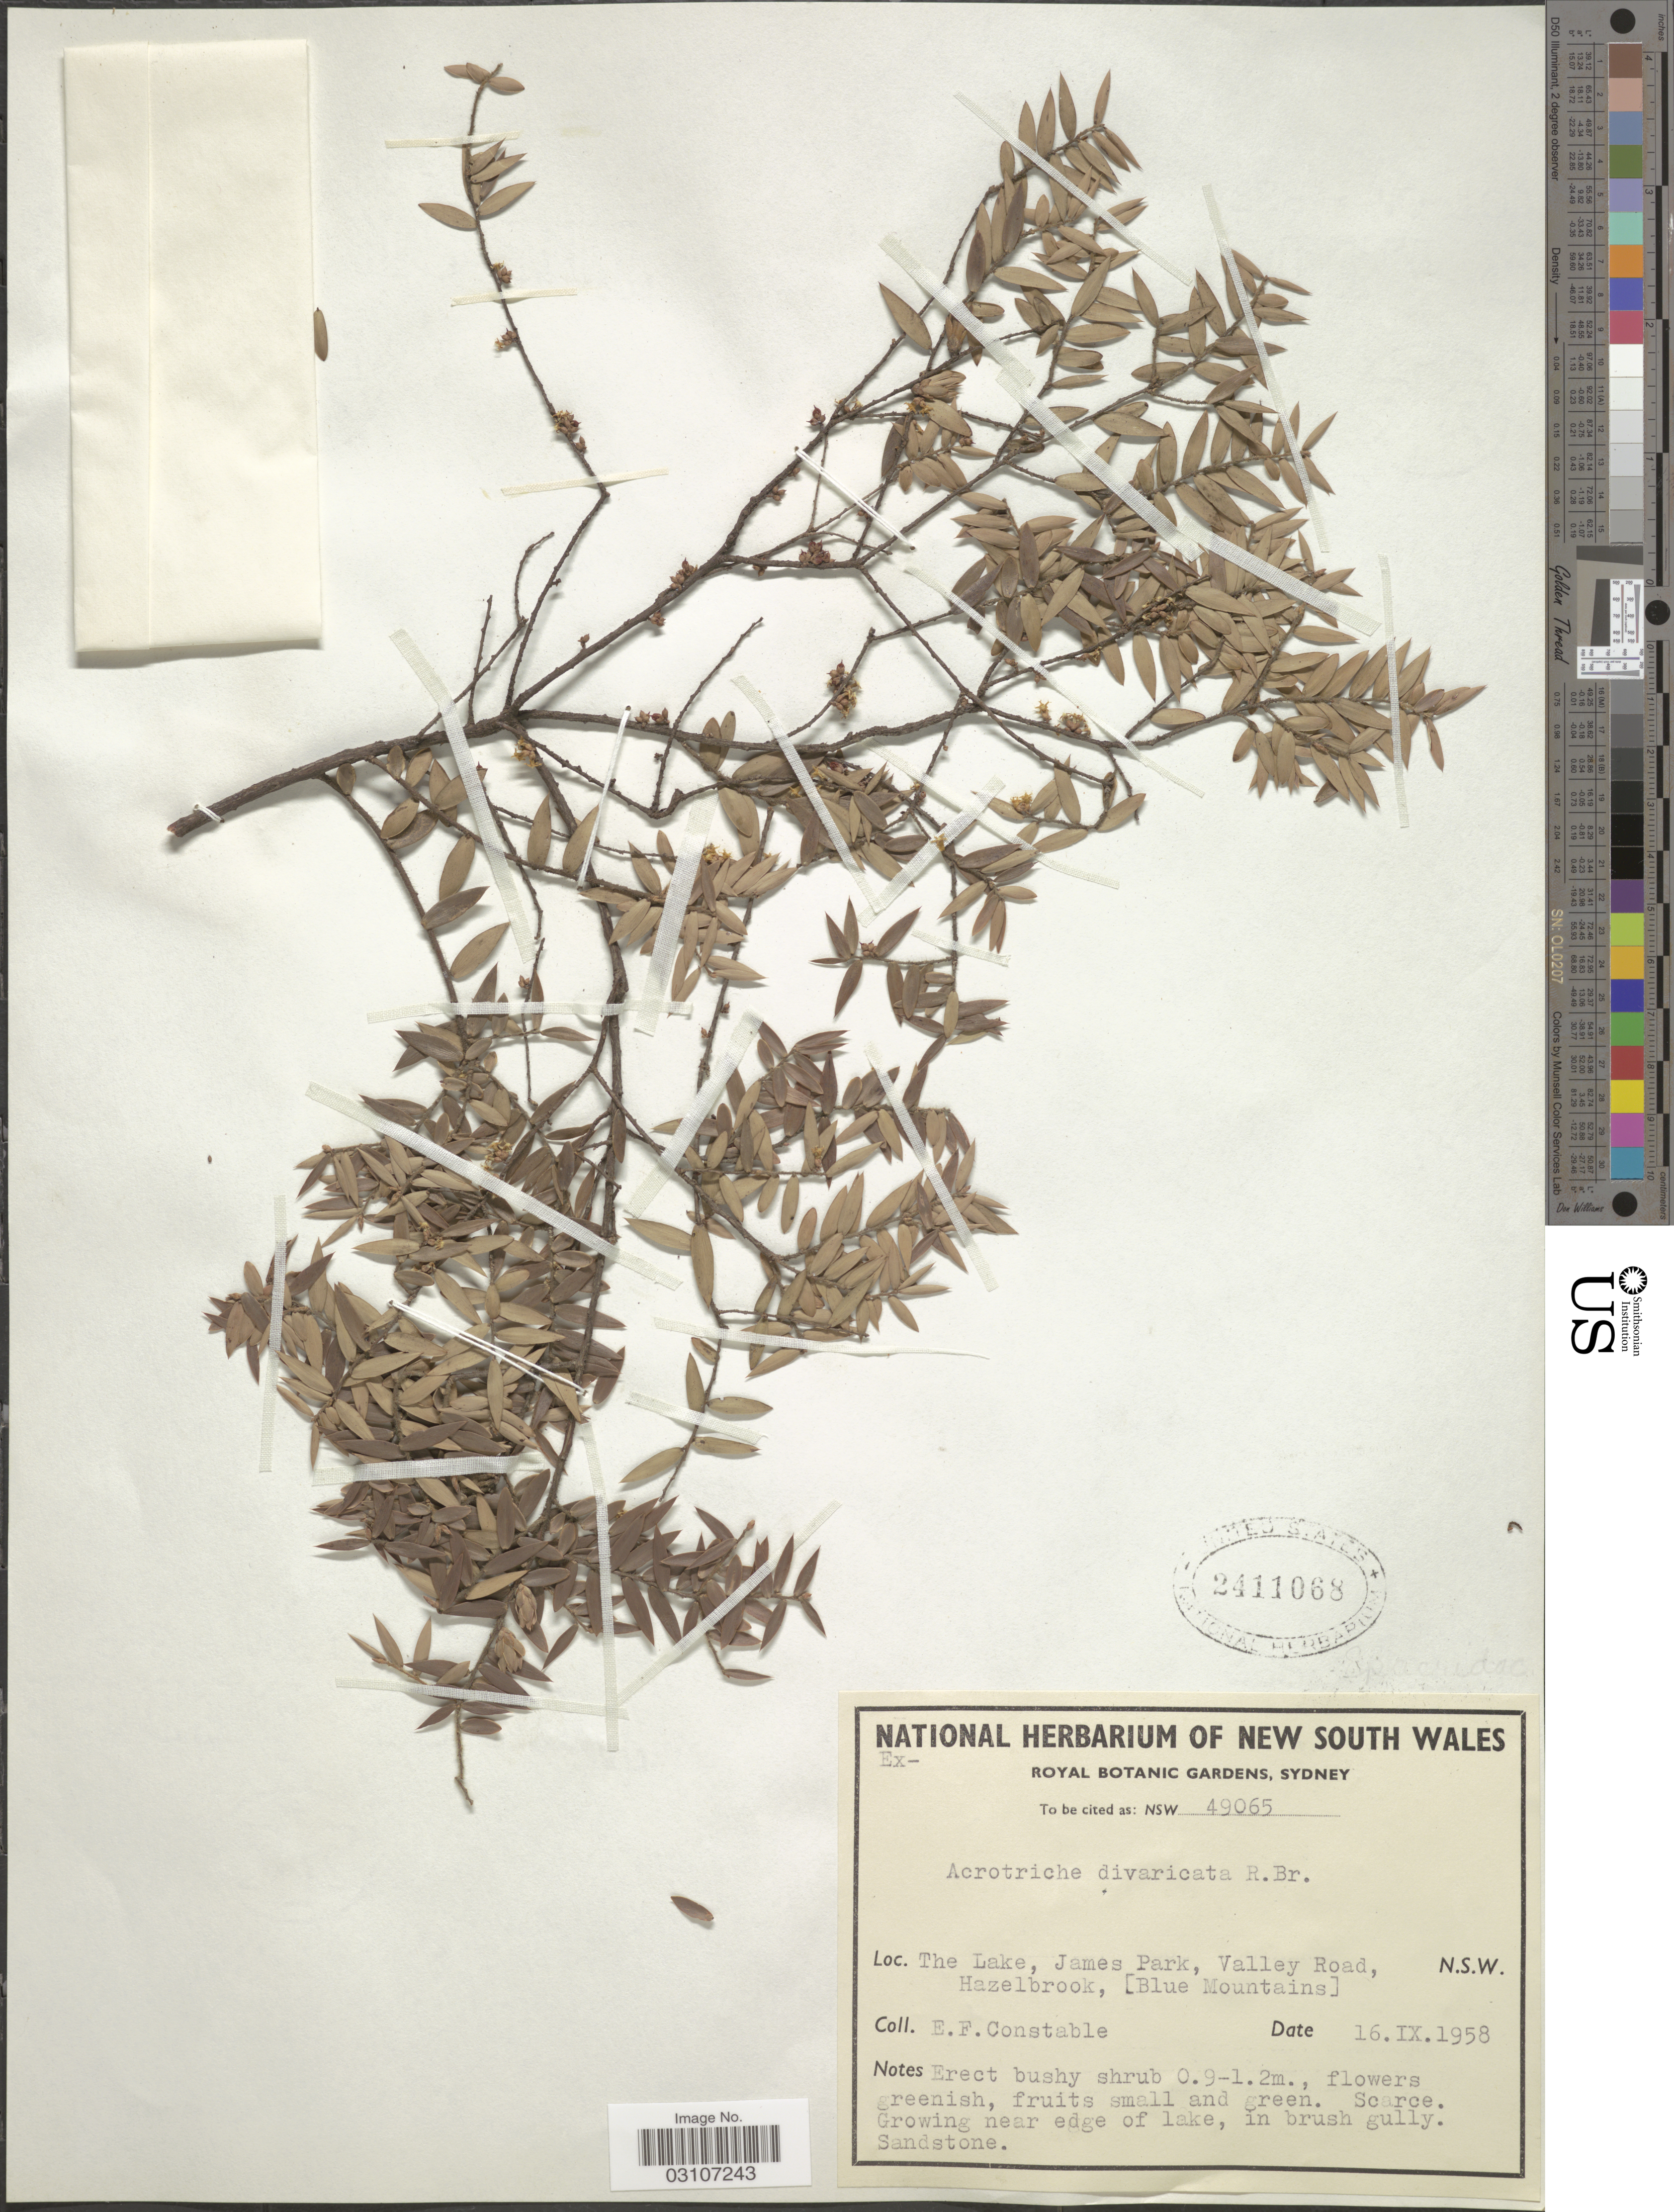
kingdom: Plantae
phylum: Tracheophyta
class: Magnoliopsida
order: Ericales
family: Ericaceae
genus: Acrotriche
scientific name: Acrotriche divaricata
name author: R. Br.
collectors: E. F. Constable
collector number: NSW49065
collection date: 1958-09-16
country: Australia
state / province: New South Wales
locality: The Lake, James Park, Valley Road, Hazelbrook, [Blue Mountains].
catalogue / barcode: US 2411068